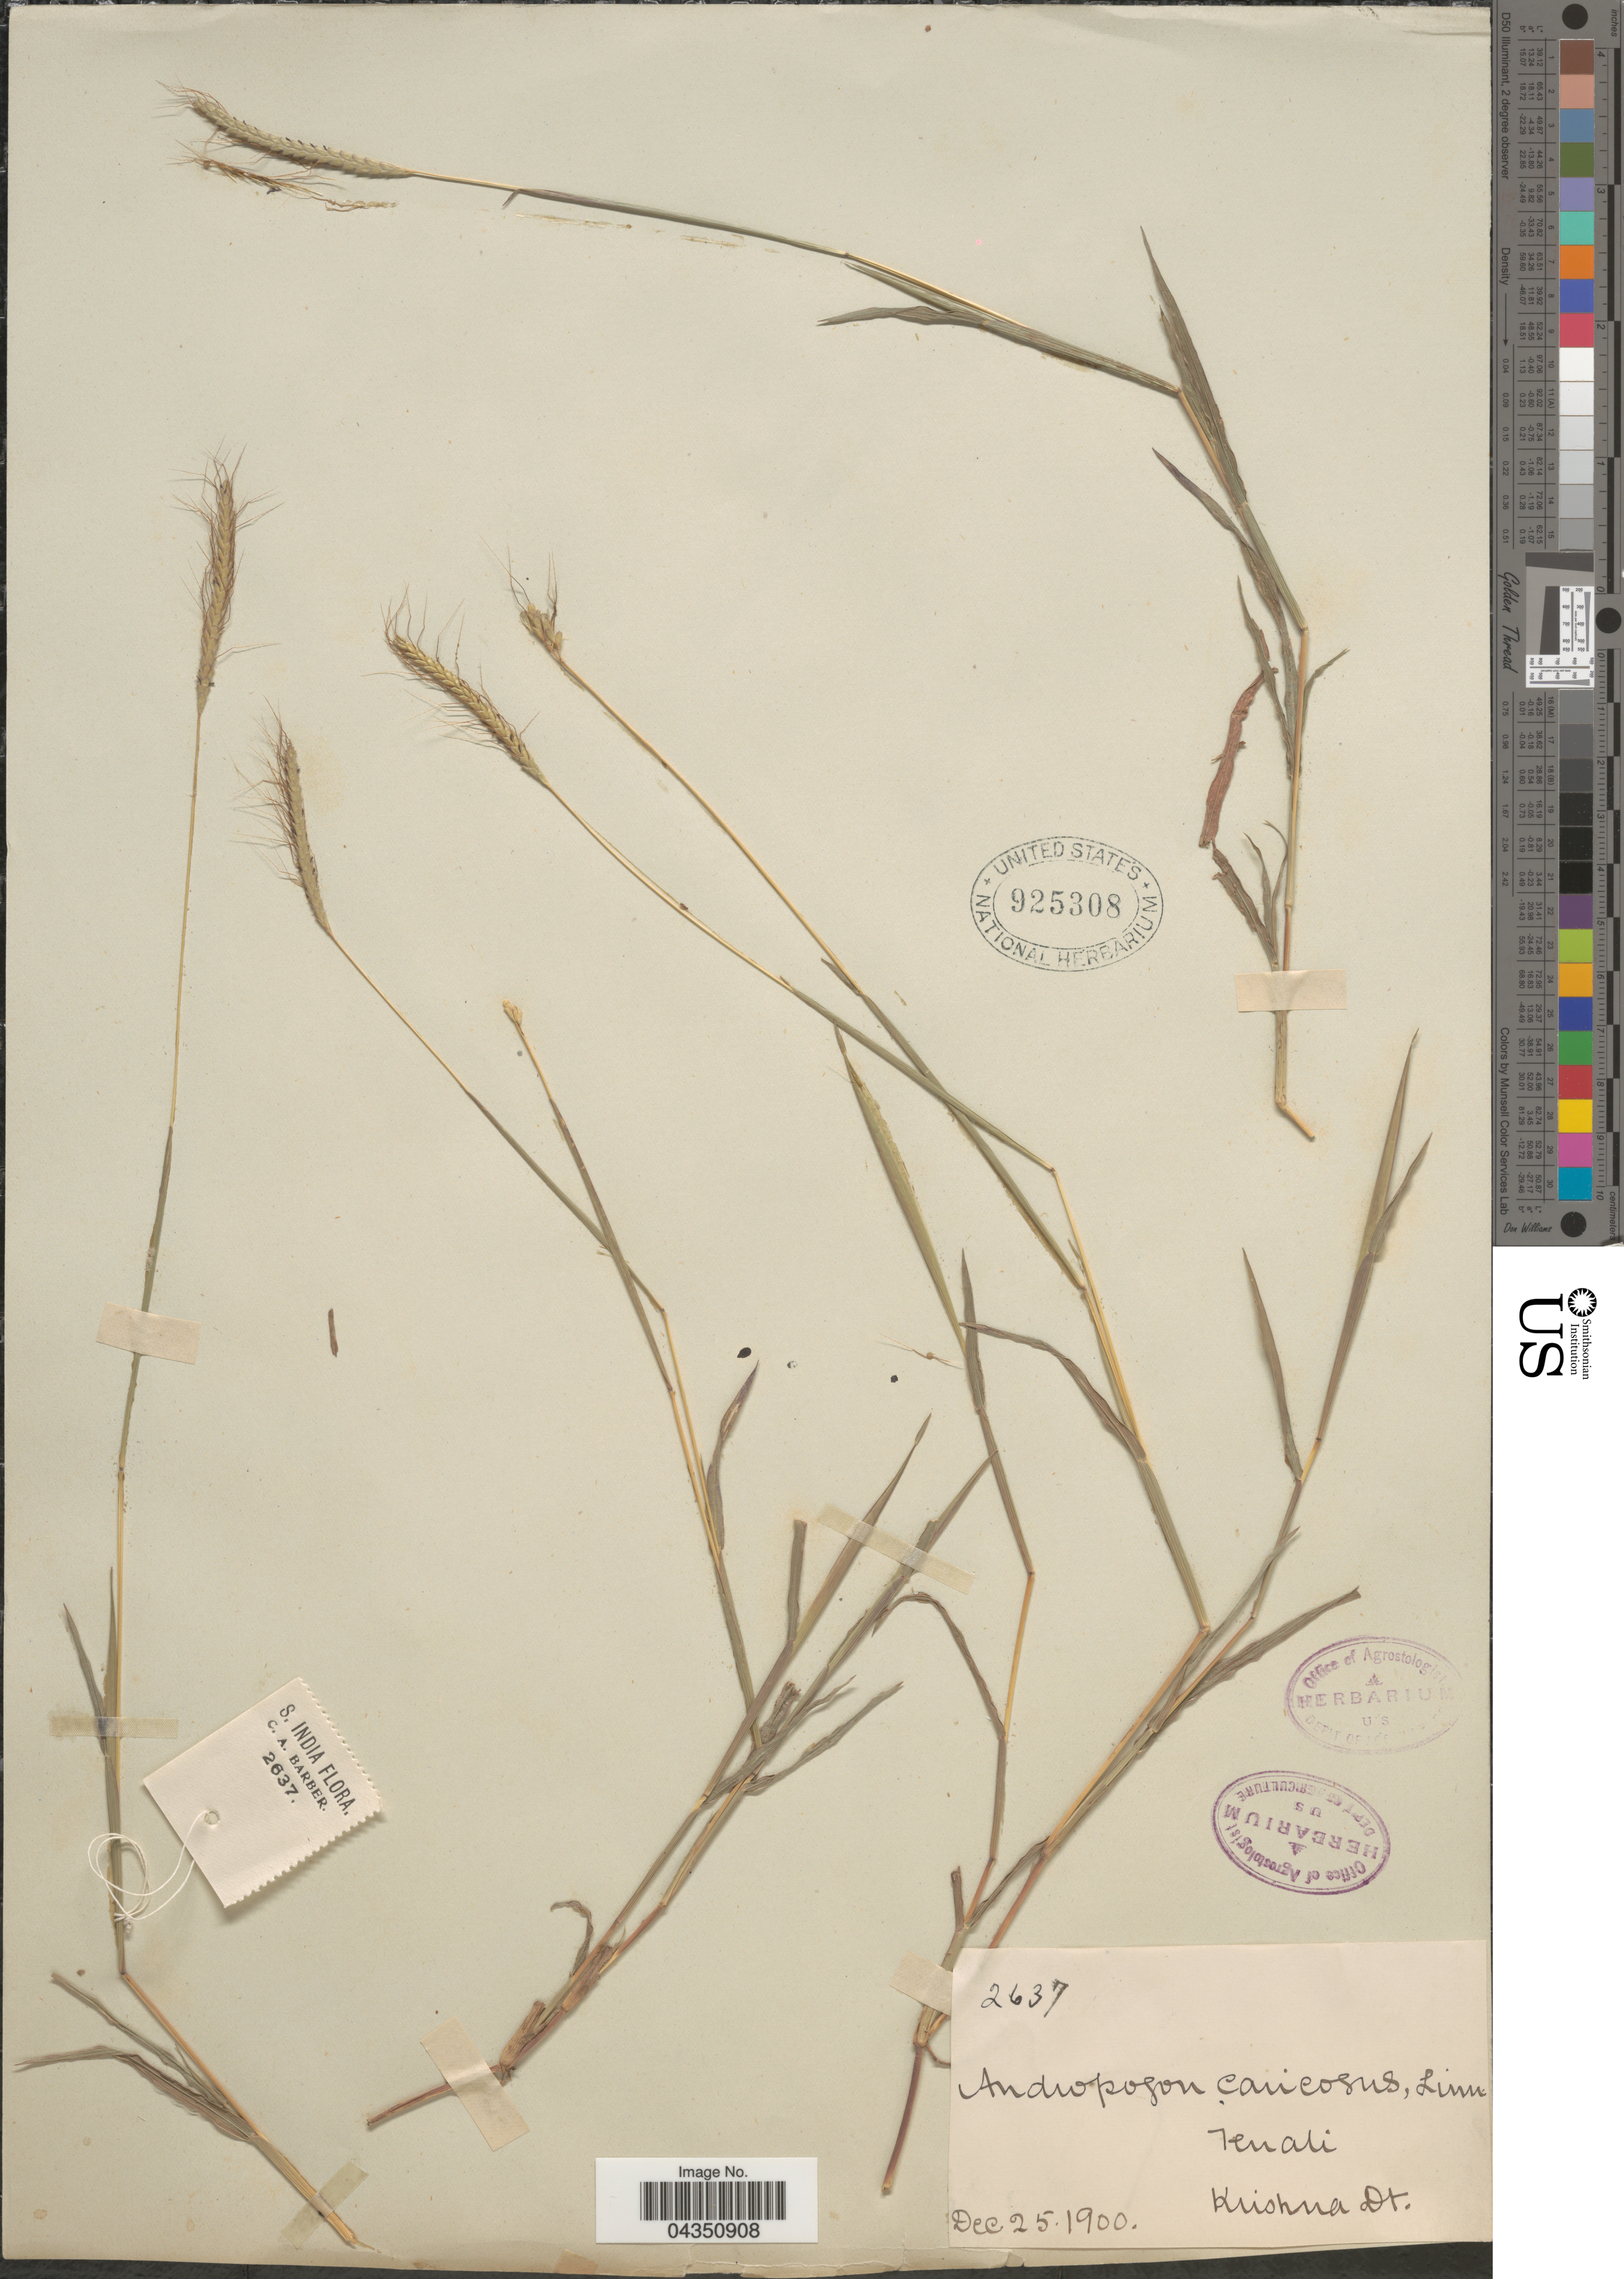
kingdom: Plantae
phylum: Tracheophyta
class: Liliopsida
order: Poales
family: Poaceae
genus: Dichanthium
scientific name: Dichanthium caricosum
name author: (L.) A. Camus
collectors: C. Barber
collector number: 2637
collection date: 1900-12-25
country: India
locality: S. India. Tenali. Krishna Dt.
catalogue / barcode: US 925308